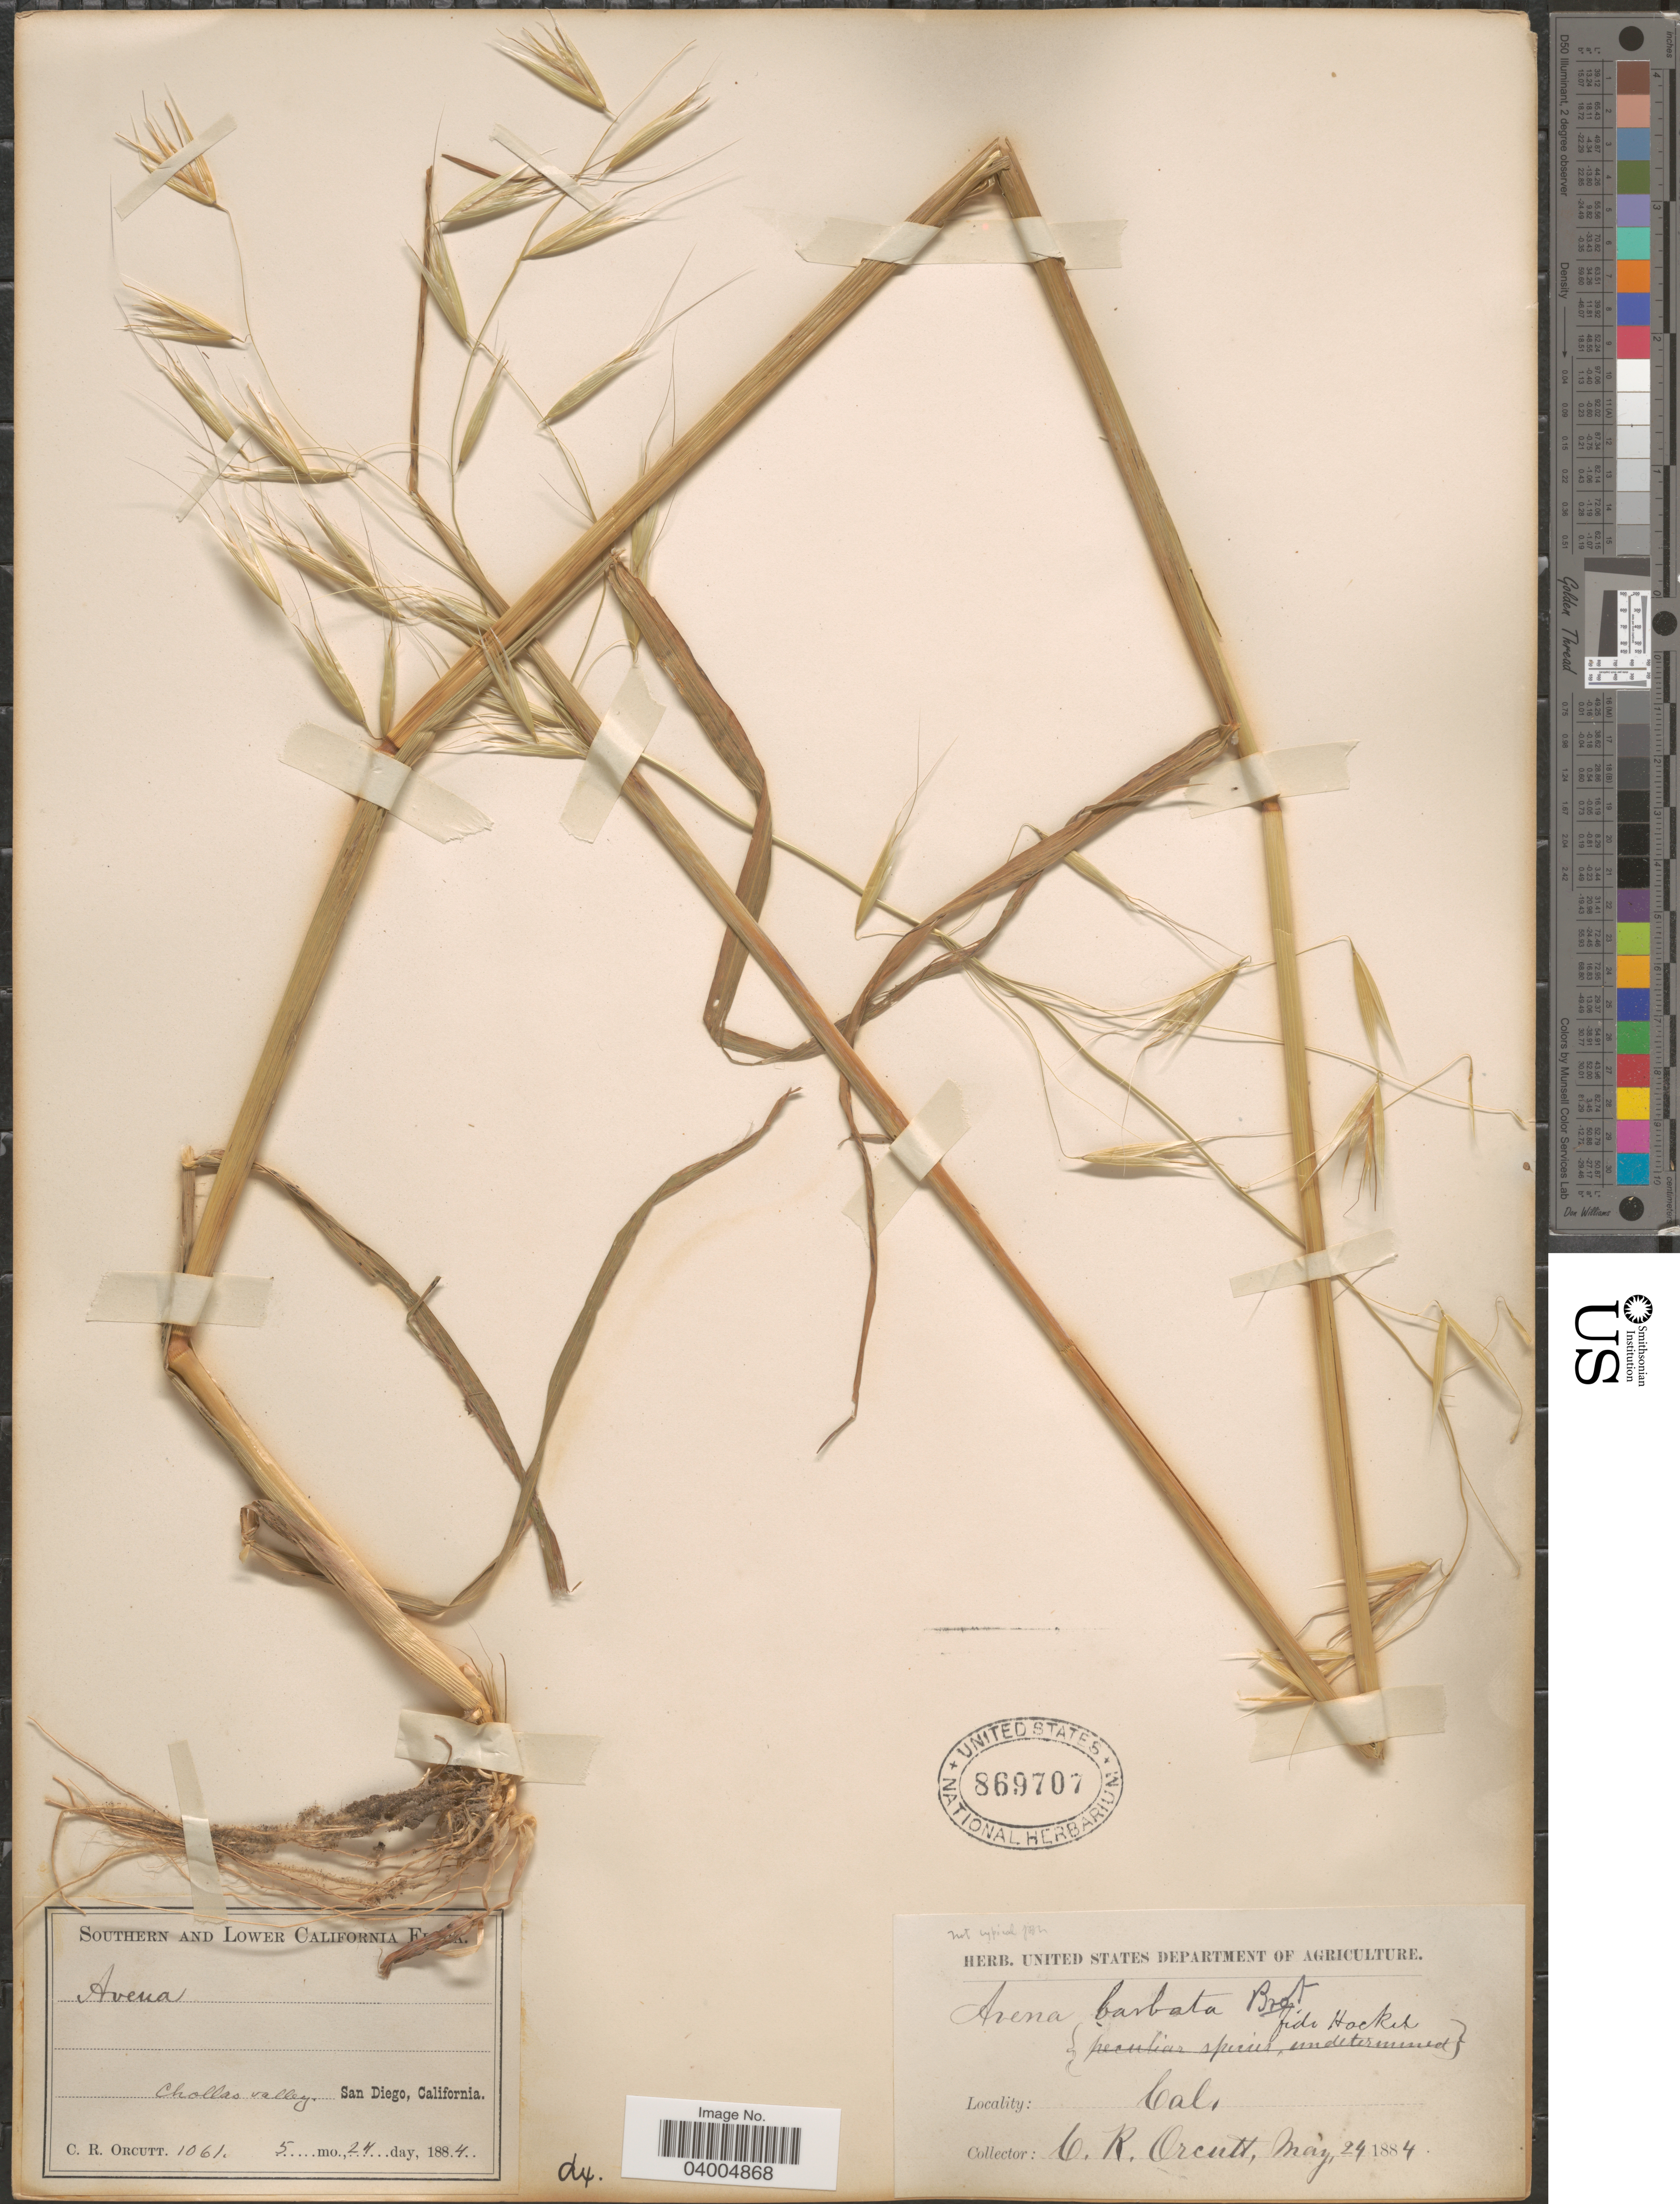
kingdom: Plantae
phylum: Tracheophyta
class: Liliopsida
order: Poales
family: Poaceae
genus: Avena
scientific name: Avena barbata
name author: Pott ex Link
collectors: C. R. Orcutt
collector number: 1061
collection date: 1884-05-24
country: United States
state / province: California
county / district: San Diego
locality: Southern California. Chollas valley. San Diego.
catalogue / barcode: US 869707